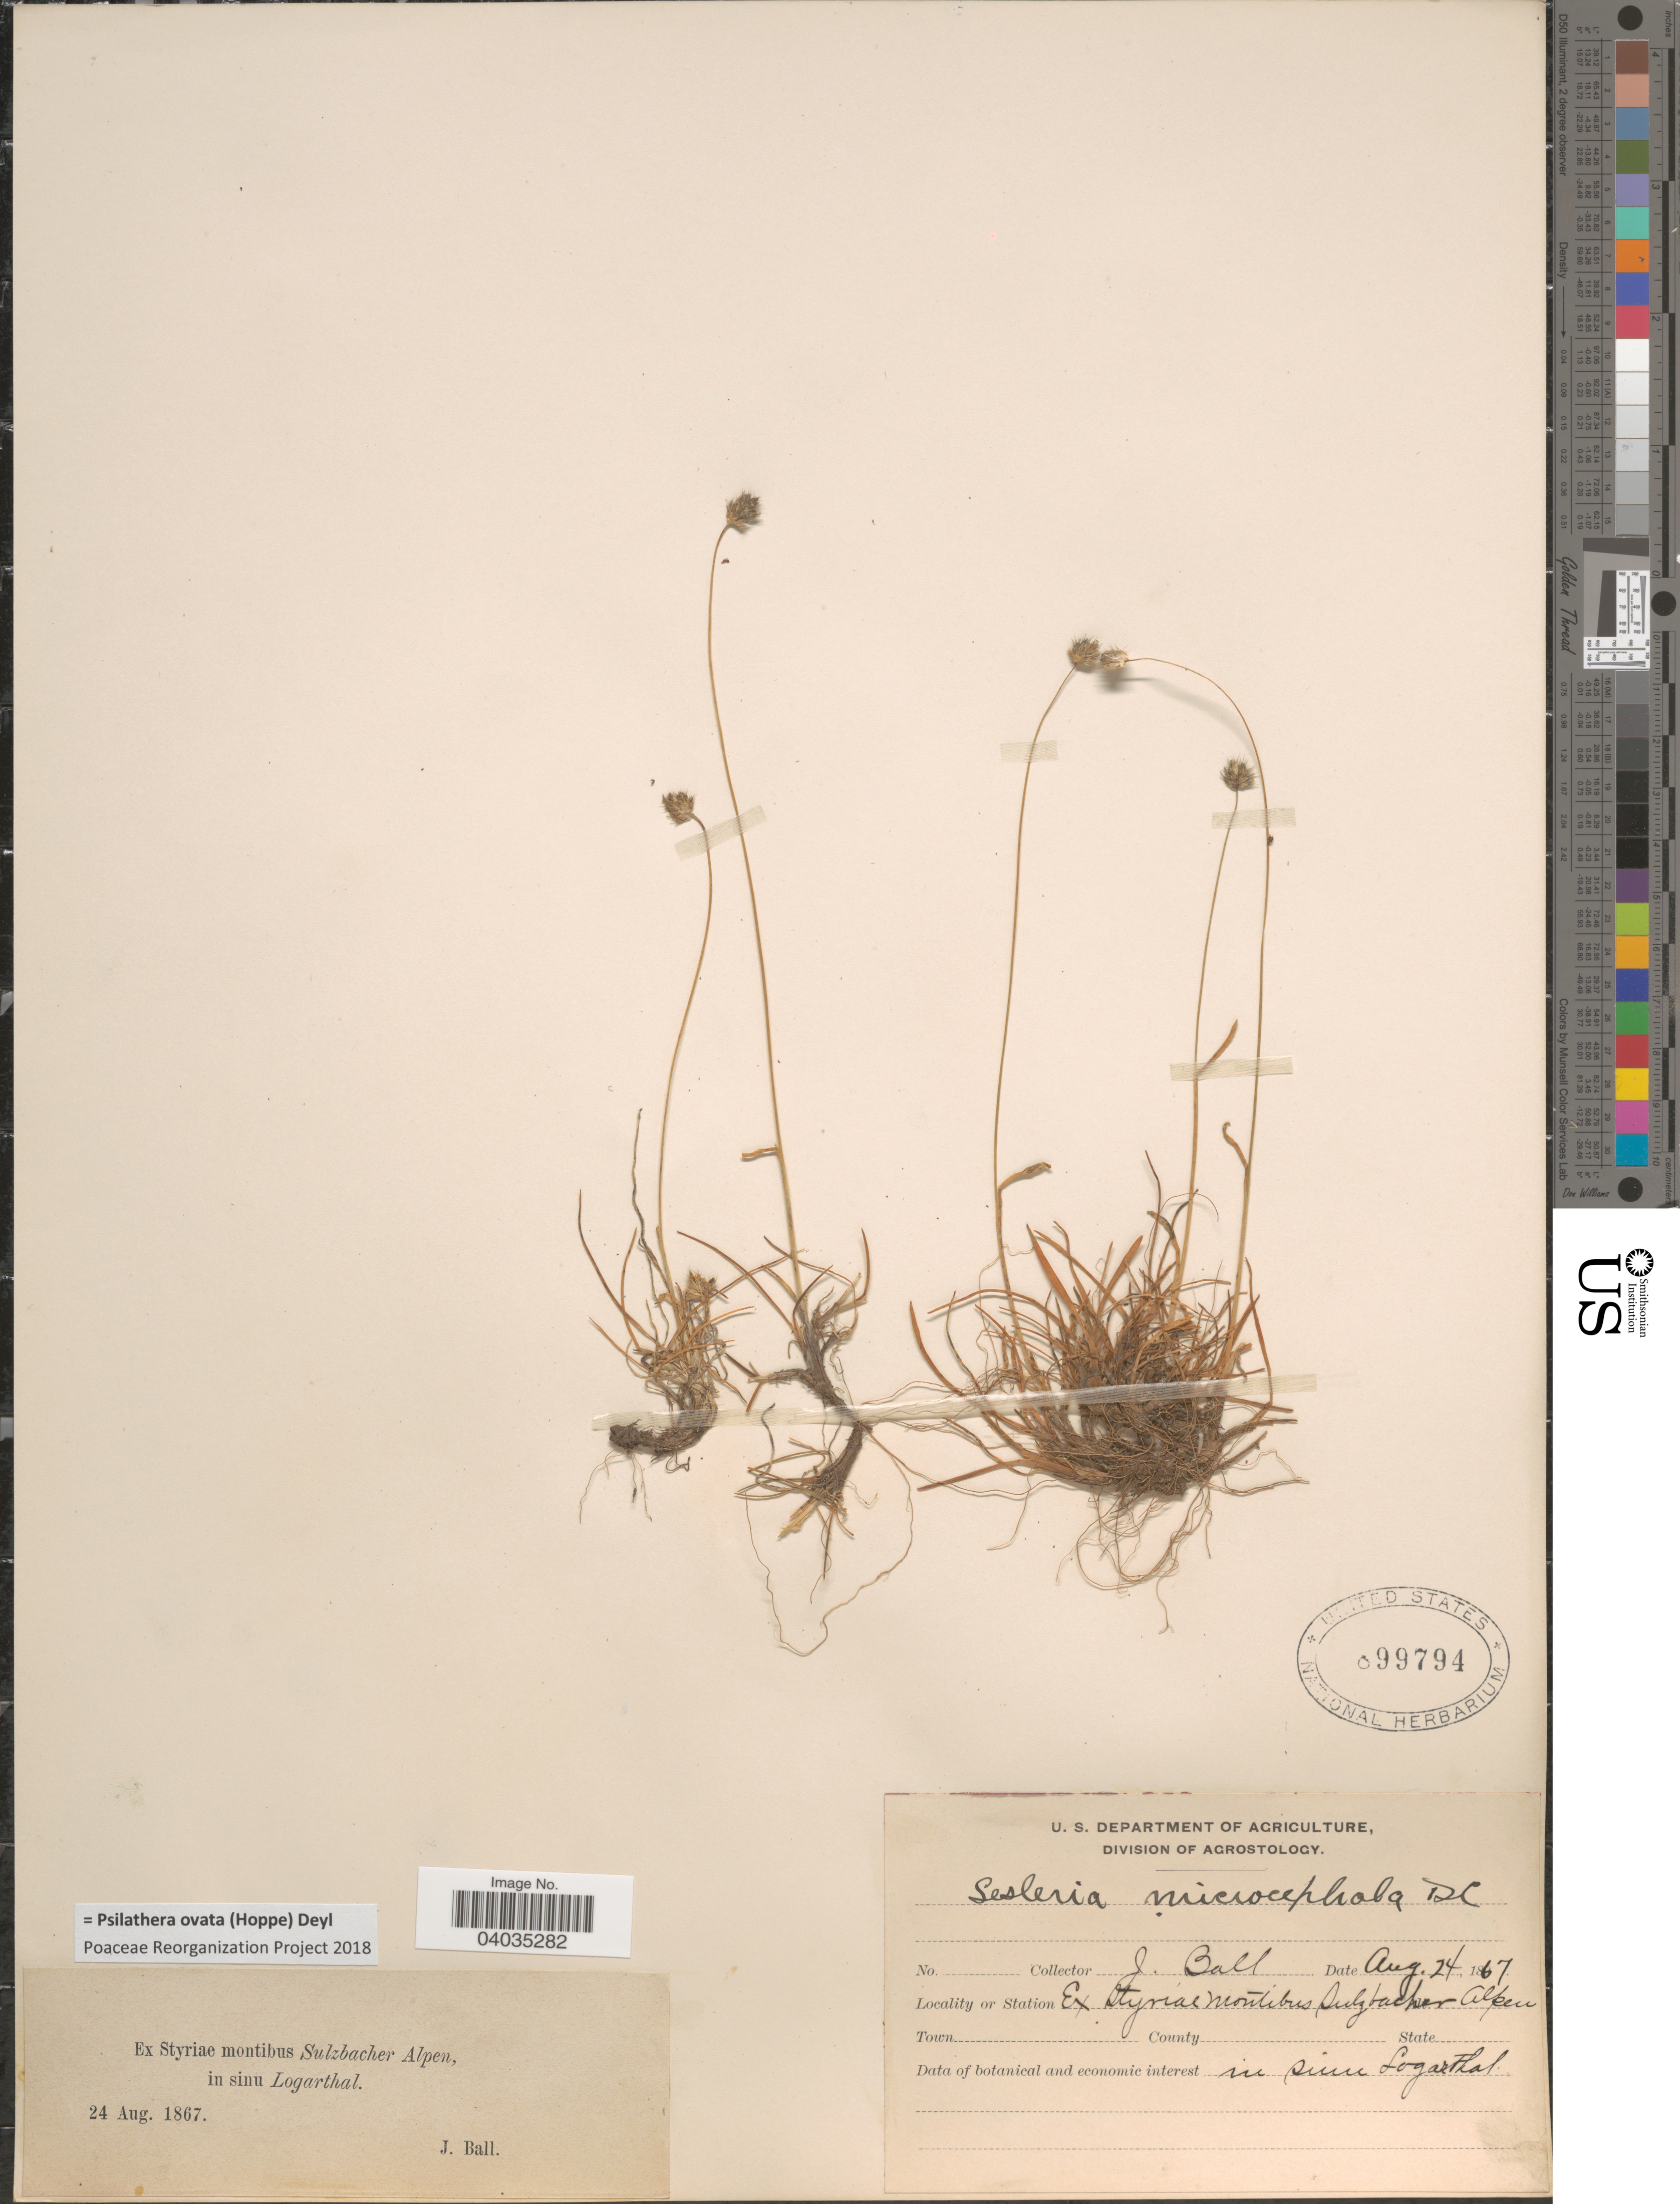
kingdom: Plantae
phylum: Tracheophyta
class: Liliopsida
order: Poales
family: Poaceae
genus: Psilathera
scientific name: Psilathera ovata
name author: (Hoppe) Deyl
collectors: J. Ball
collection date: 1867-08-24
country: Austria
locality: Ex Styriae montibus Sulzbacher Alpen, in sunu Logarthal.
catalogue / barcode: US 899794